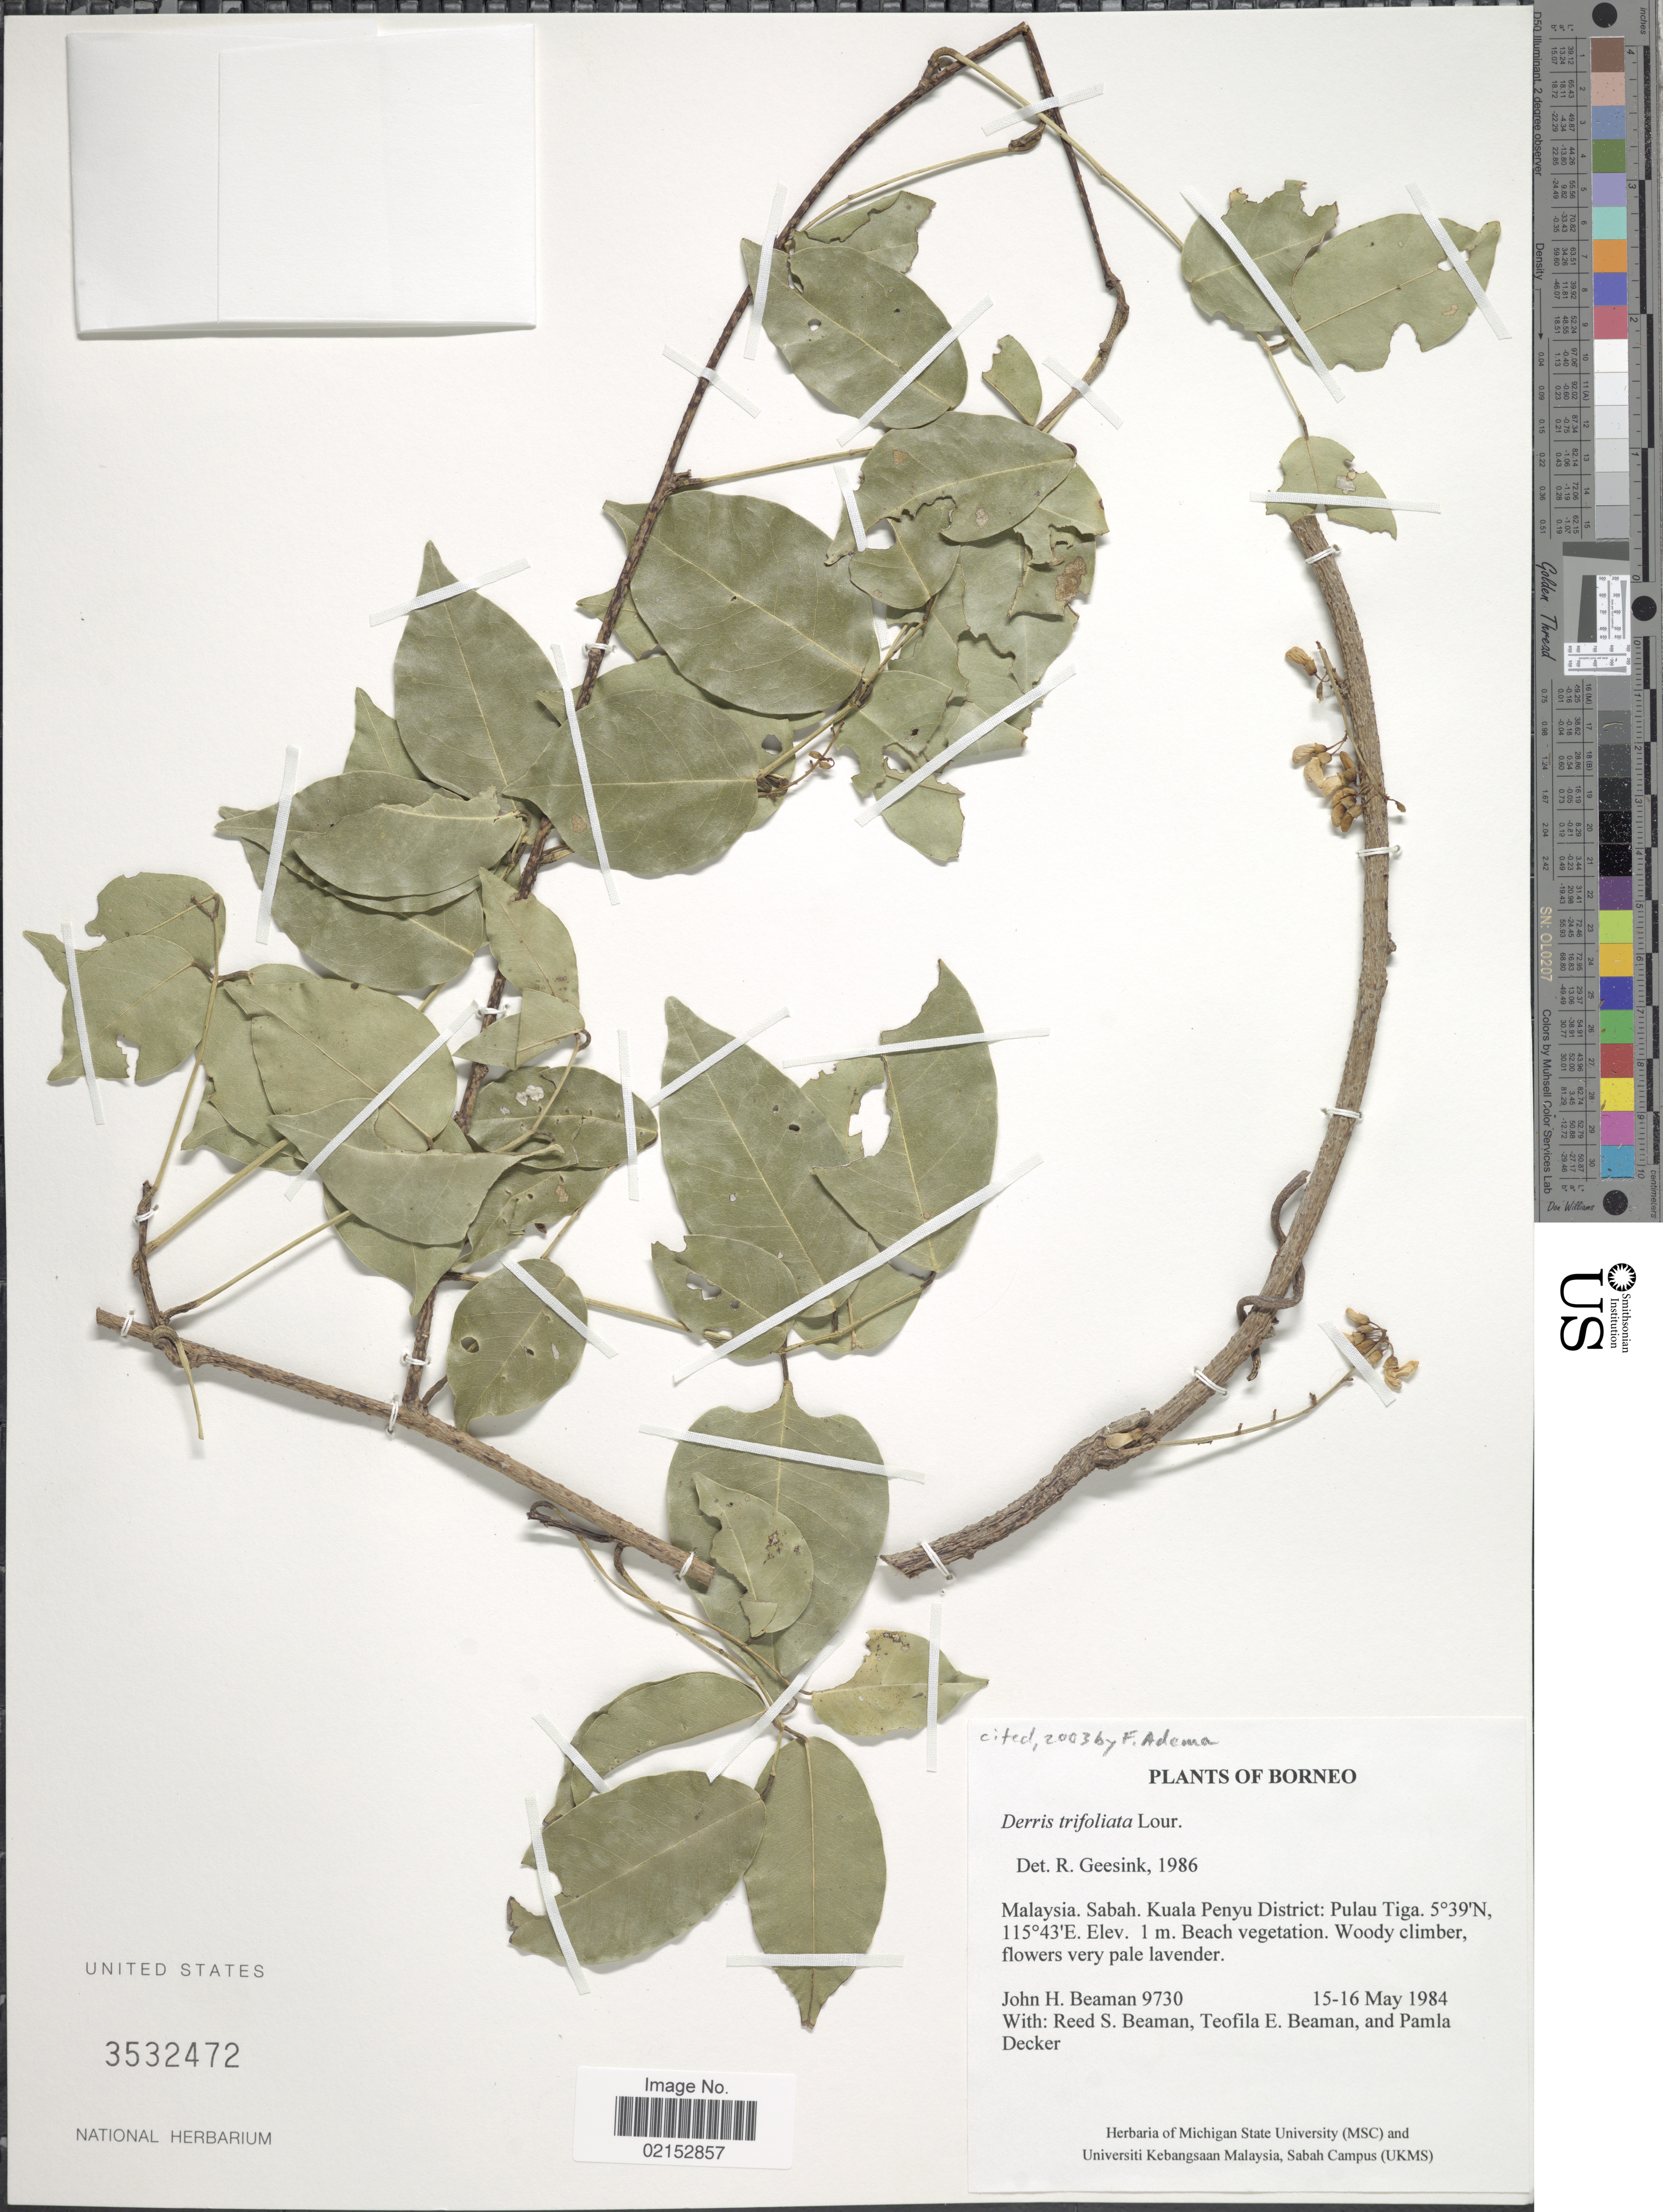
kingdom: Plantae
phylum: Tracheophyta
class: Magnoliopsida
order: Fabales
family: Fabaceae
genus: Derris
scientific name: Derris trifoliata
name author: Lour.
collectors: J. H. Beaman, R. S. Beaman, T. E. Beaman & P. Decker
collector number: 9730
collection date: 1984-05-15/1984-05-16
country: Malaysia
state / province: Sabah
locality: Borneo, Kuala Penyu District, Pulau Tiga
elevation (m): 1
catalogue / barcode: US 3532472